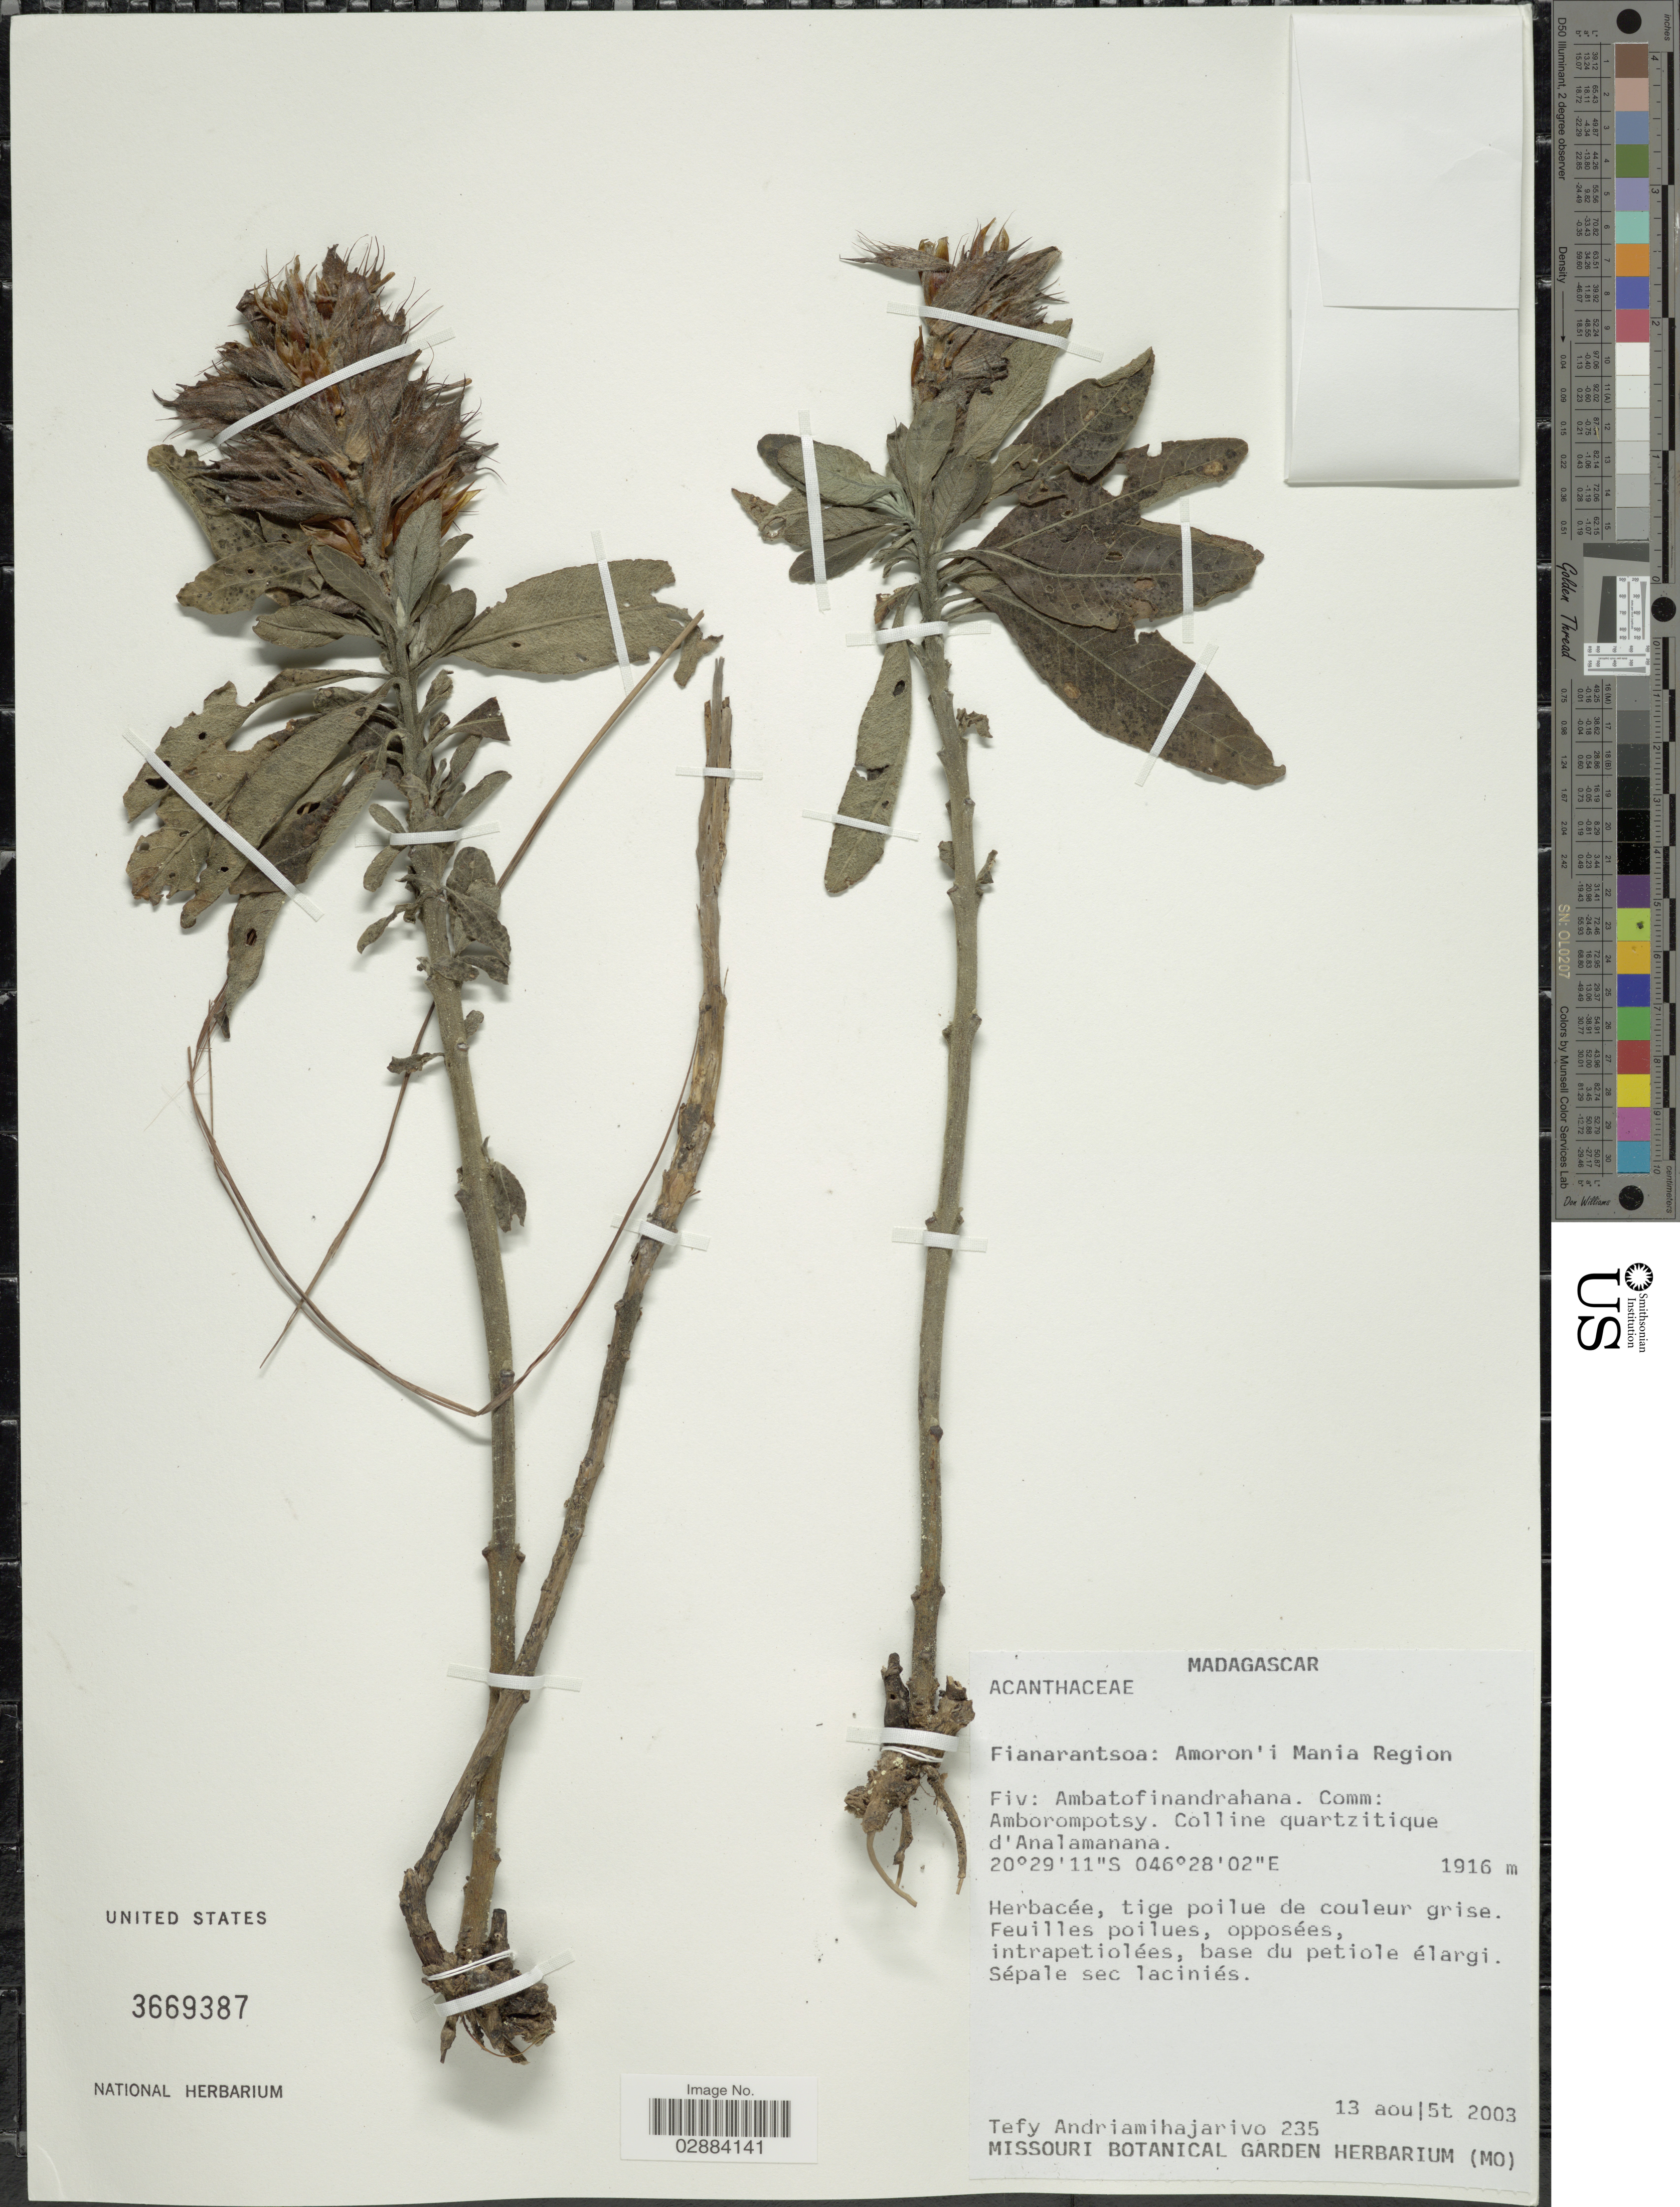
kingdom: Plantae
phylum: Tracheophyta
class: Magnoliopsida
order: Lamiales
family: Acanthaceae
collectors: T. H. Andriamihajarivo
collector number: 235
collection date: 2003-08-13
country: Madagascar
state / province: Amoron'i Mania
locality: Amoron'i Mania Region. Fiv: Ambatofinandrahana. Comm: Amborompotsy. Colline quartzitique d'Analamanana.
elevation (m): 1916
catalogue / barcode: US 3669387